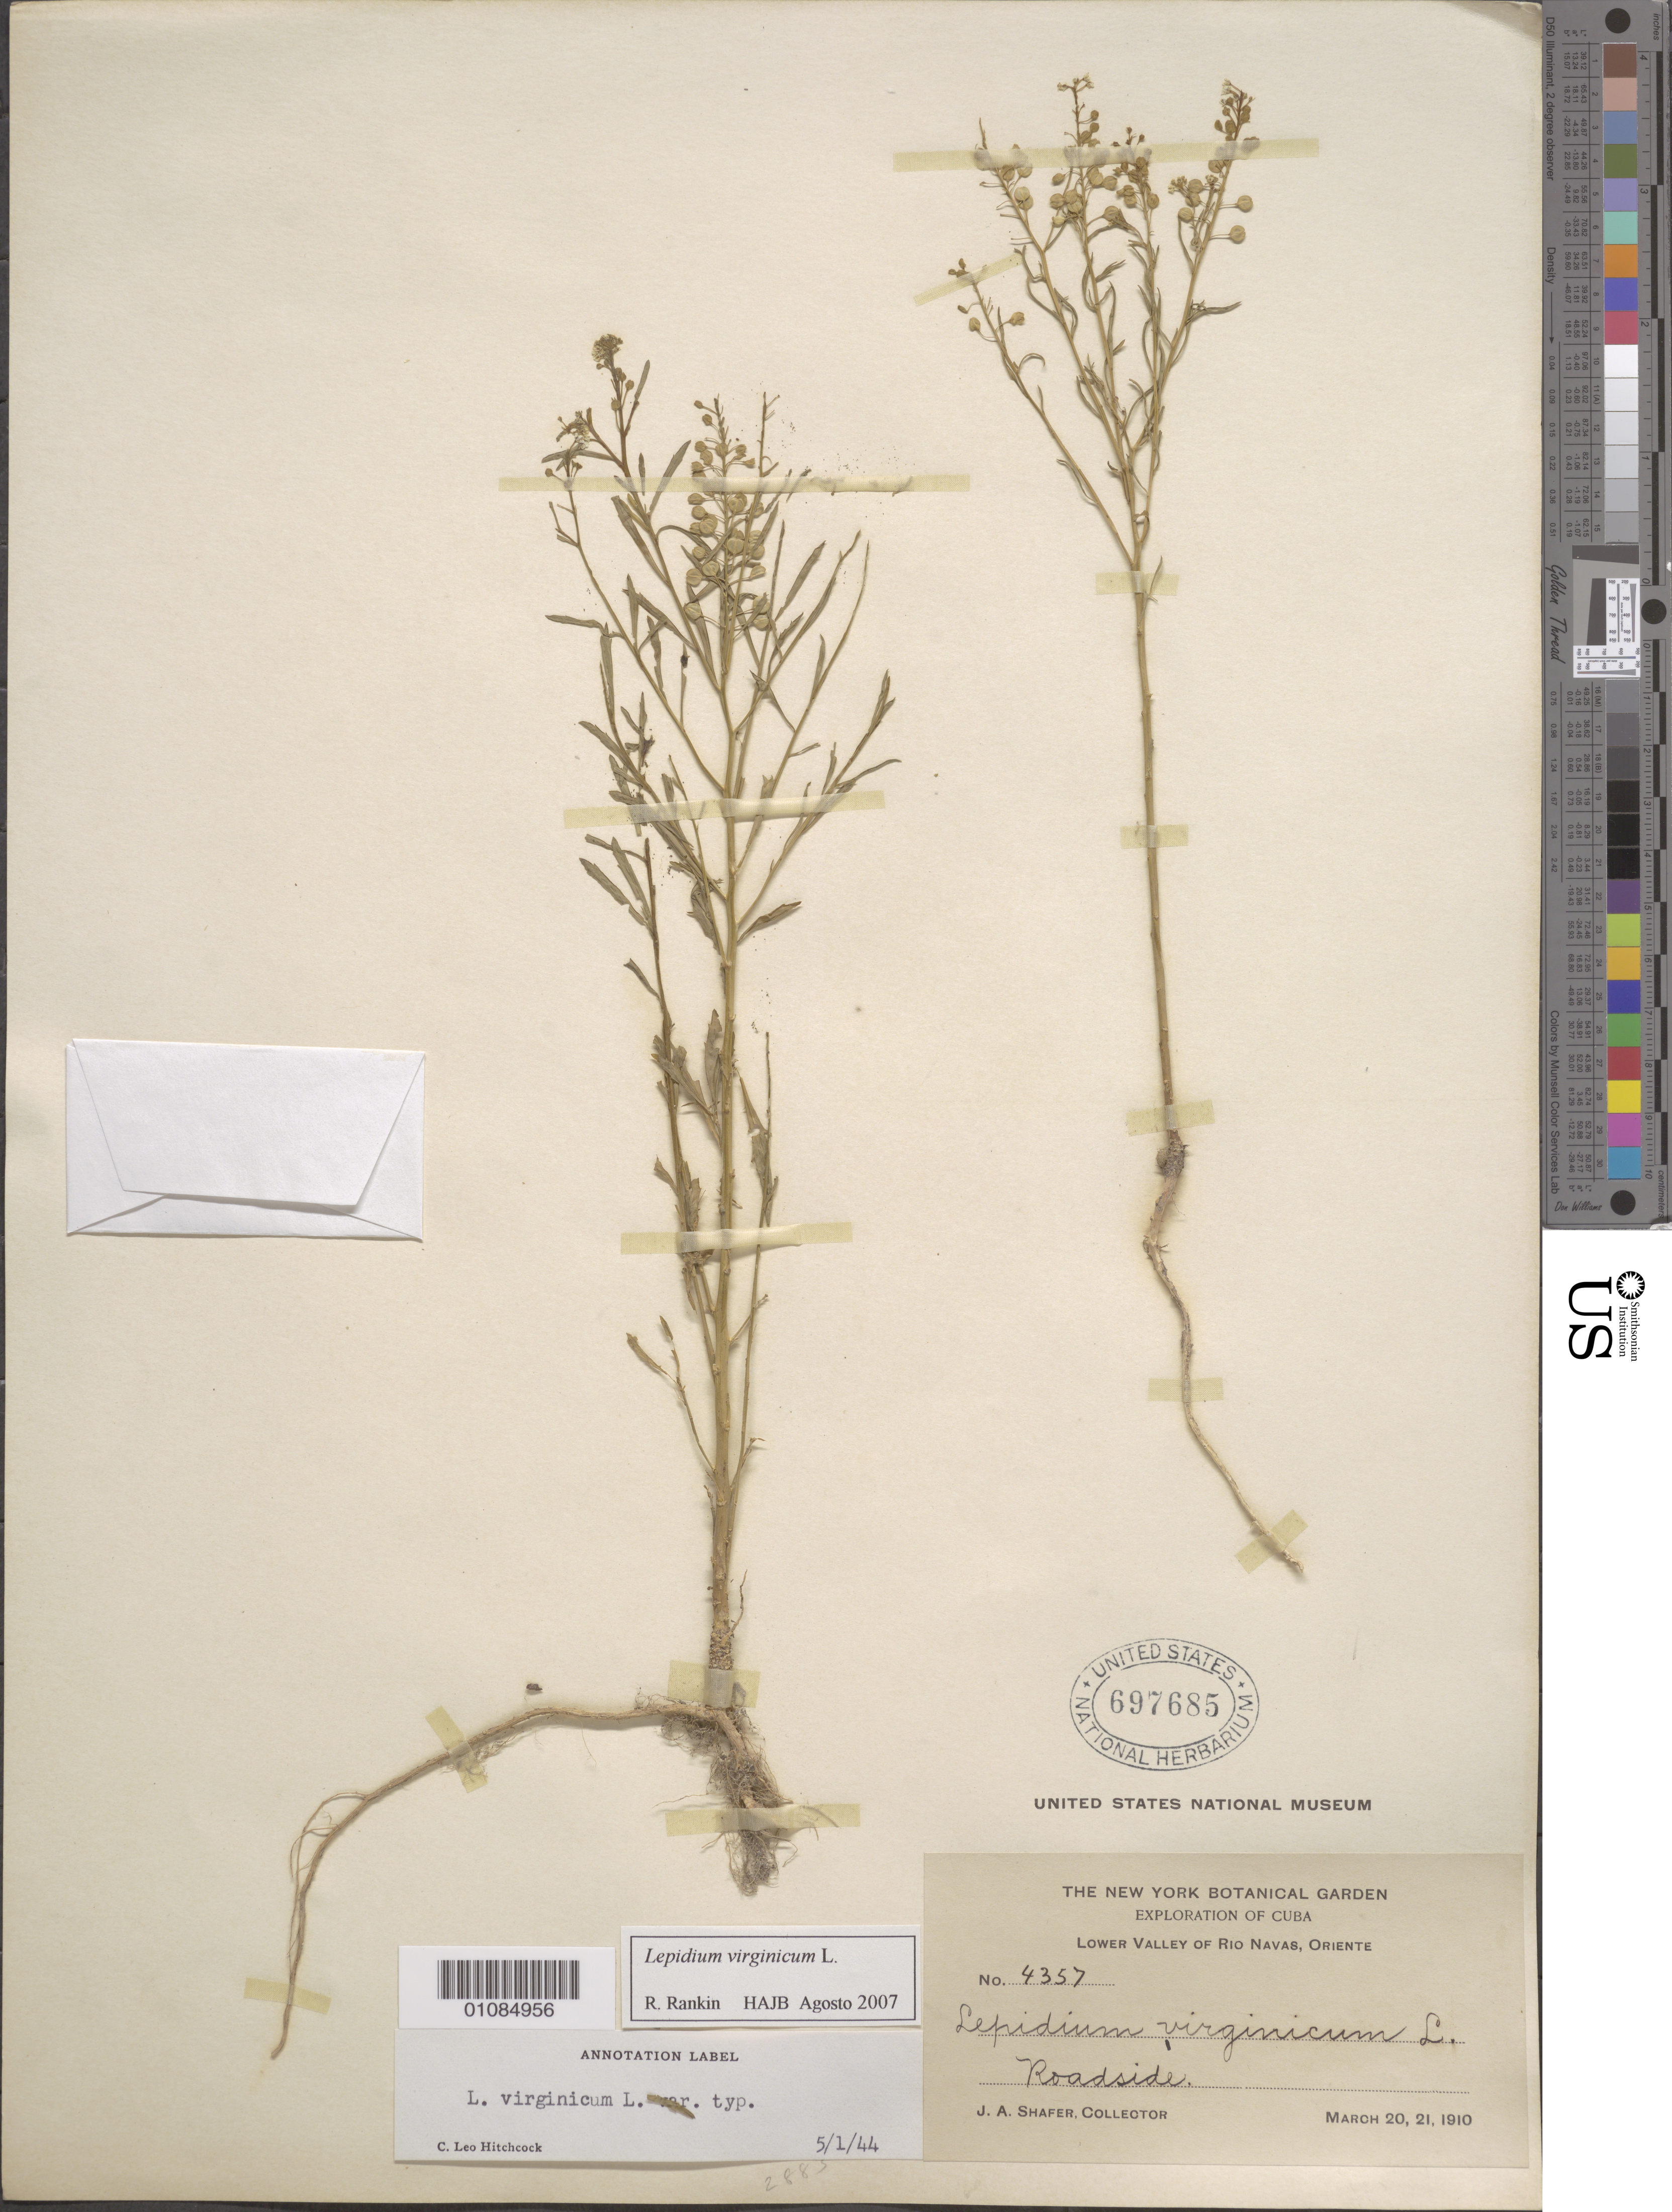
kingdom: Plantae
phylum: Tracheophyta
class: Magnoliopsida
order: Brassicales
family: Brassicaceae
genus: Lepidium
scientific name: Lepidium virginicum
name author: L.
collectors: J. A. Shafer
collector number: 4357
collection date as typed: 20 Mar 1910 to 21 Mar 1910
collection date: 1910-03-20/1910-03-21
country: Cuba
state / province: Oriente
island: Cuba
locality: Lower Valley of Rio Navas, Oriente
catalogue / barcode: US 697685